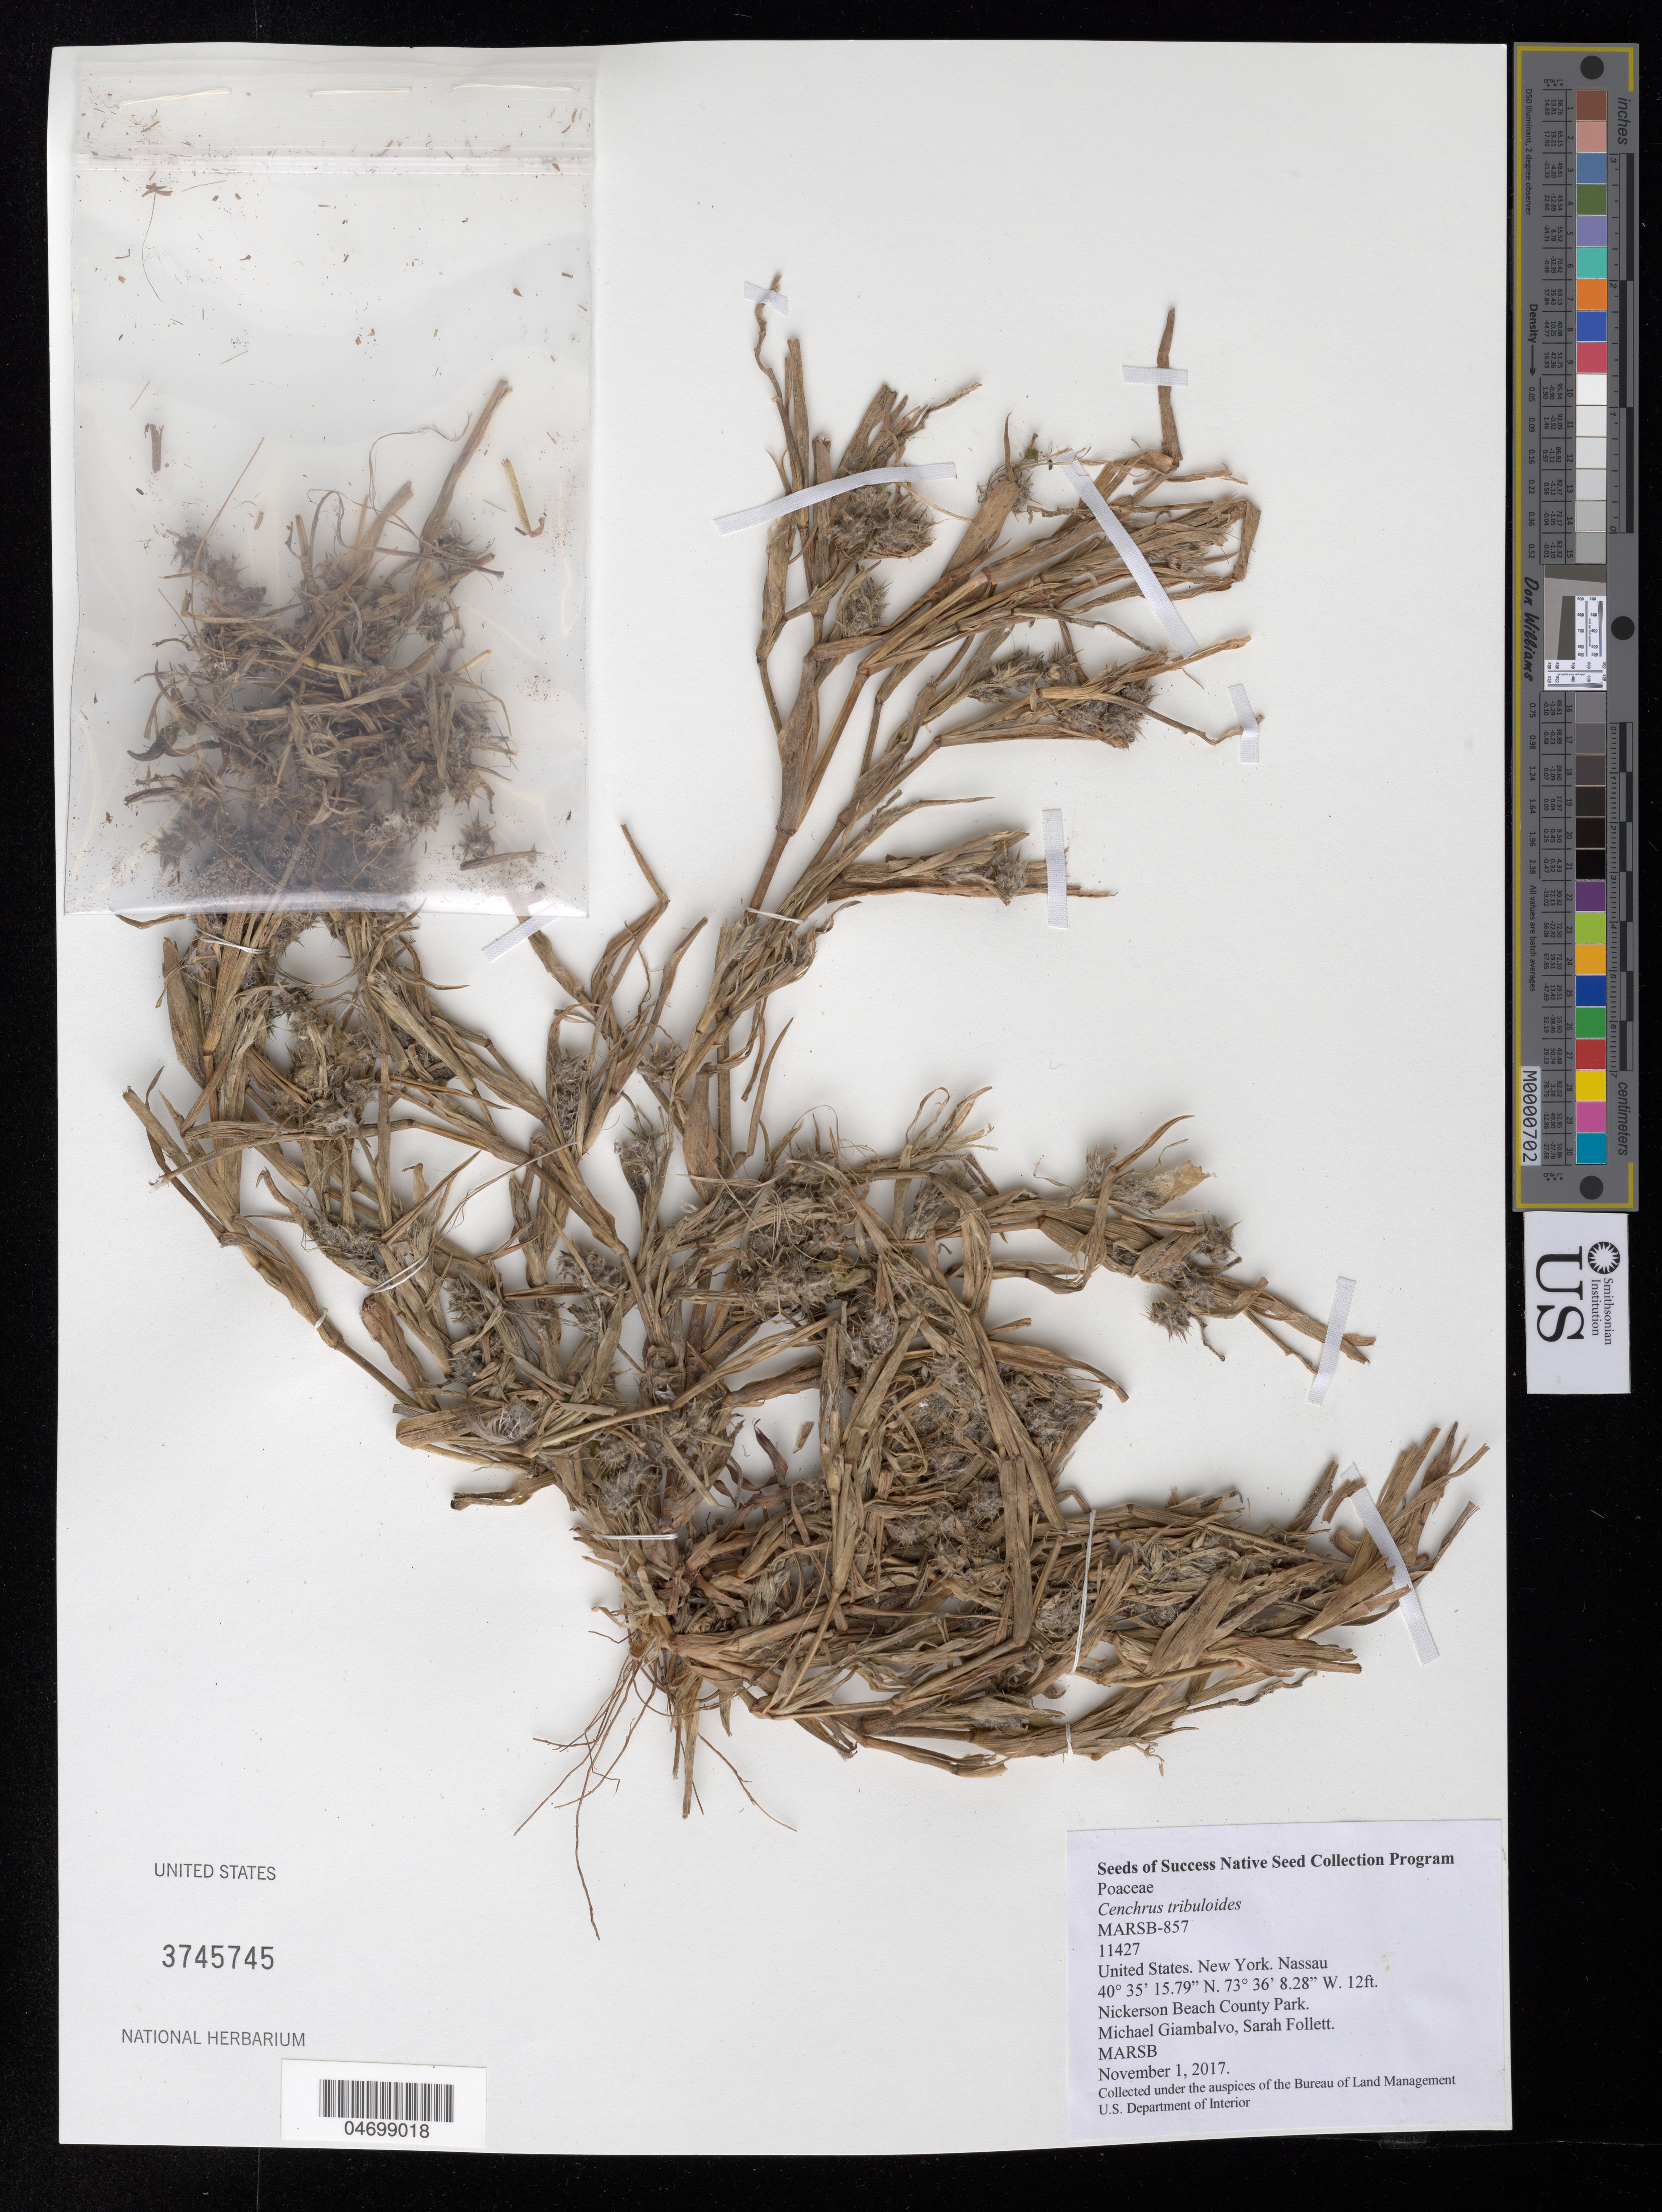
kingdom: Plantae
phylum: Tracheophyta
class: Liliopsida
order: Poales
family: Poaceae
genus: Cenchrus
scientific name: Cenchrus tribuloides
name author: L.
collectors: M. Giambalvo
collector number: MARSB-857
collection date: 2017-11-01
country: United States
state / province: New York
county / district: Nassau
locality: Nickerson Beach County Park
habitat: Atlantic Barrier Island Beach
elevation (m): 4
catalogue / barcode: US 3745745